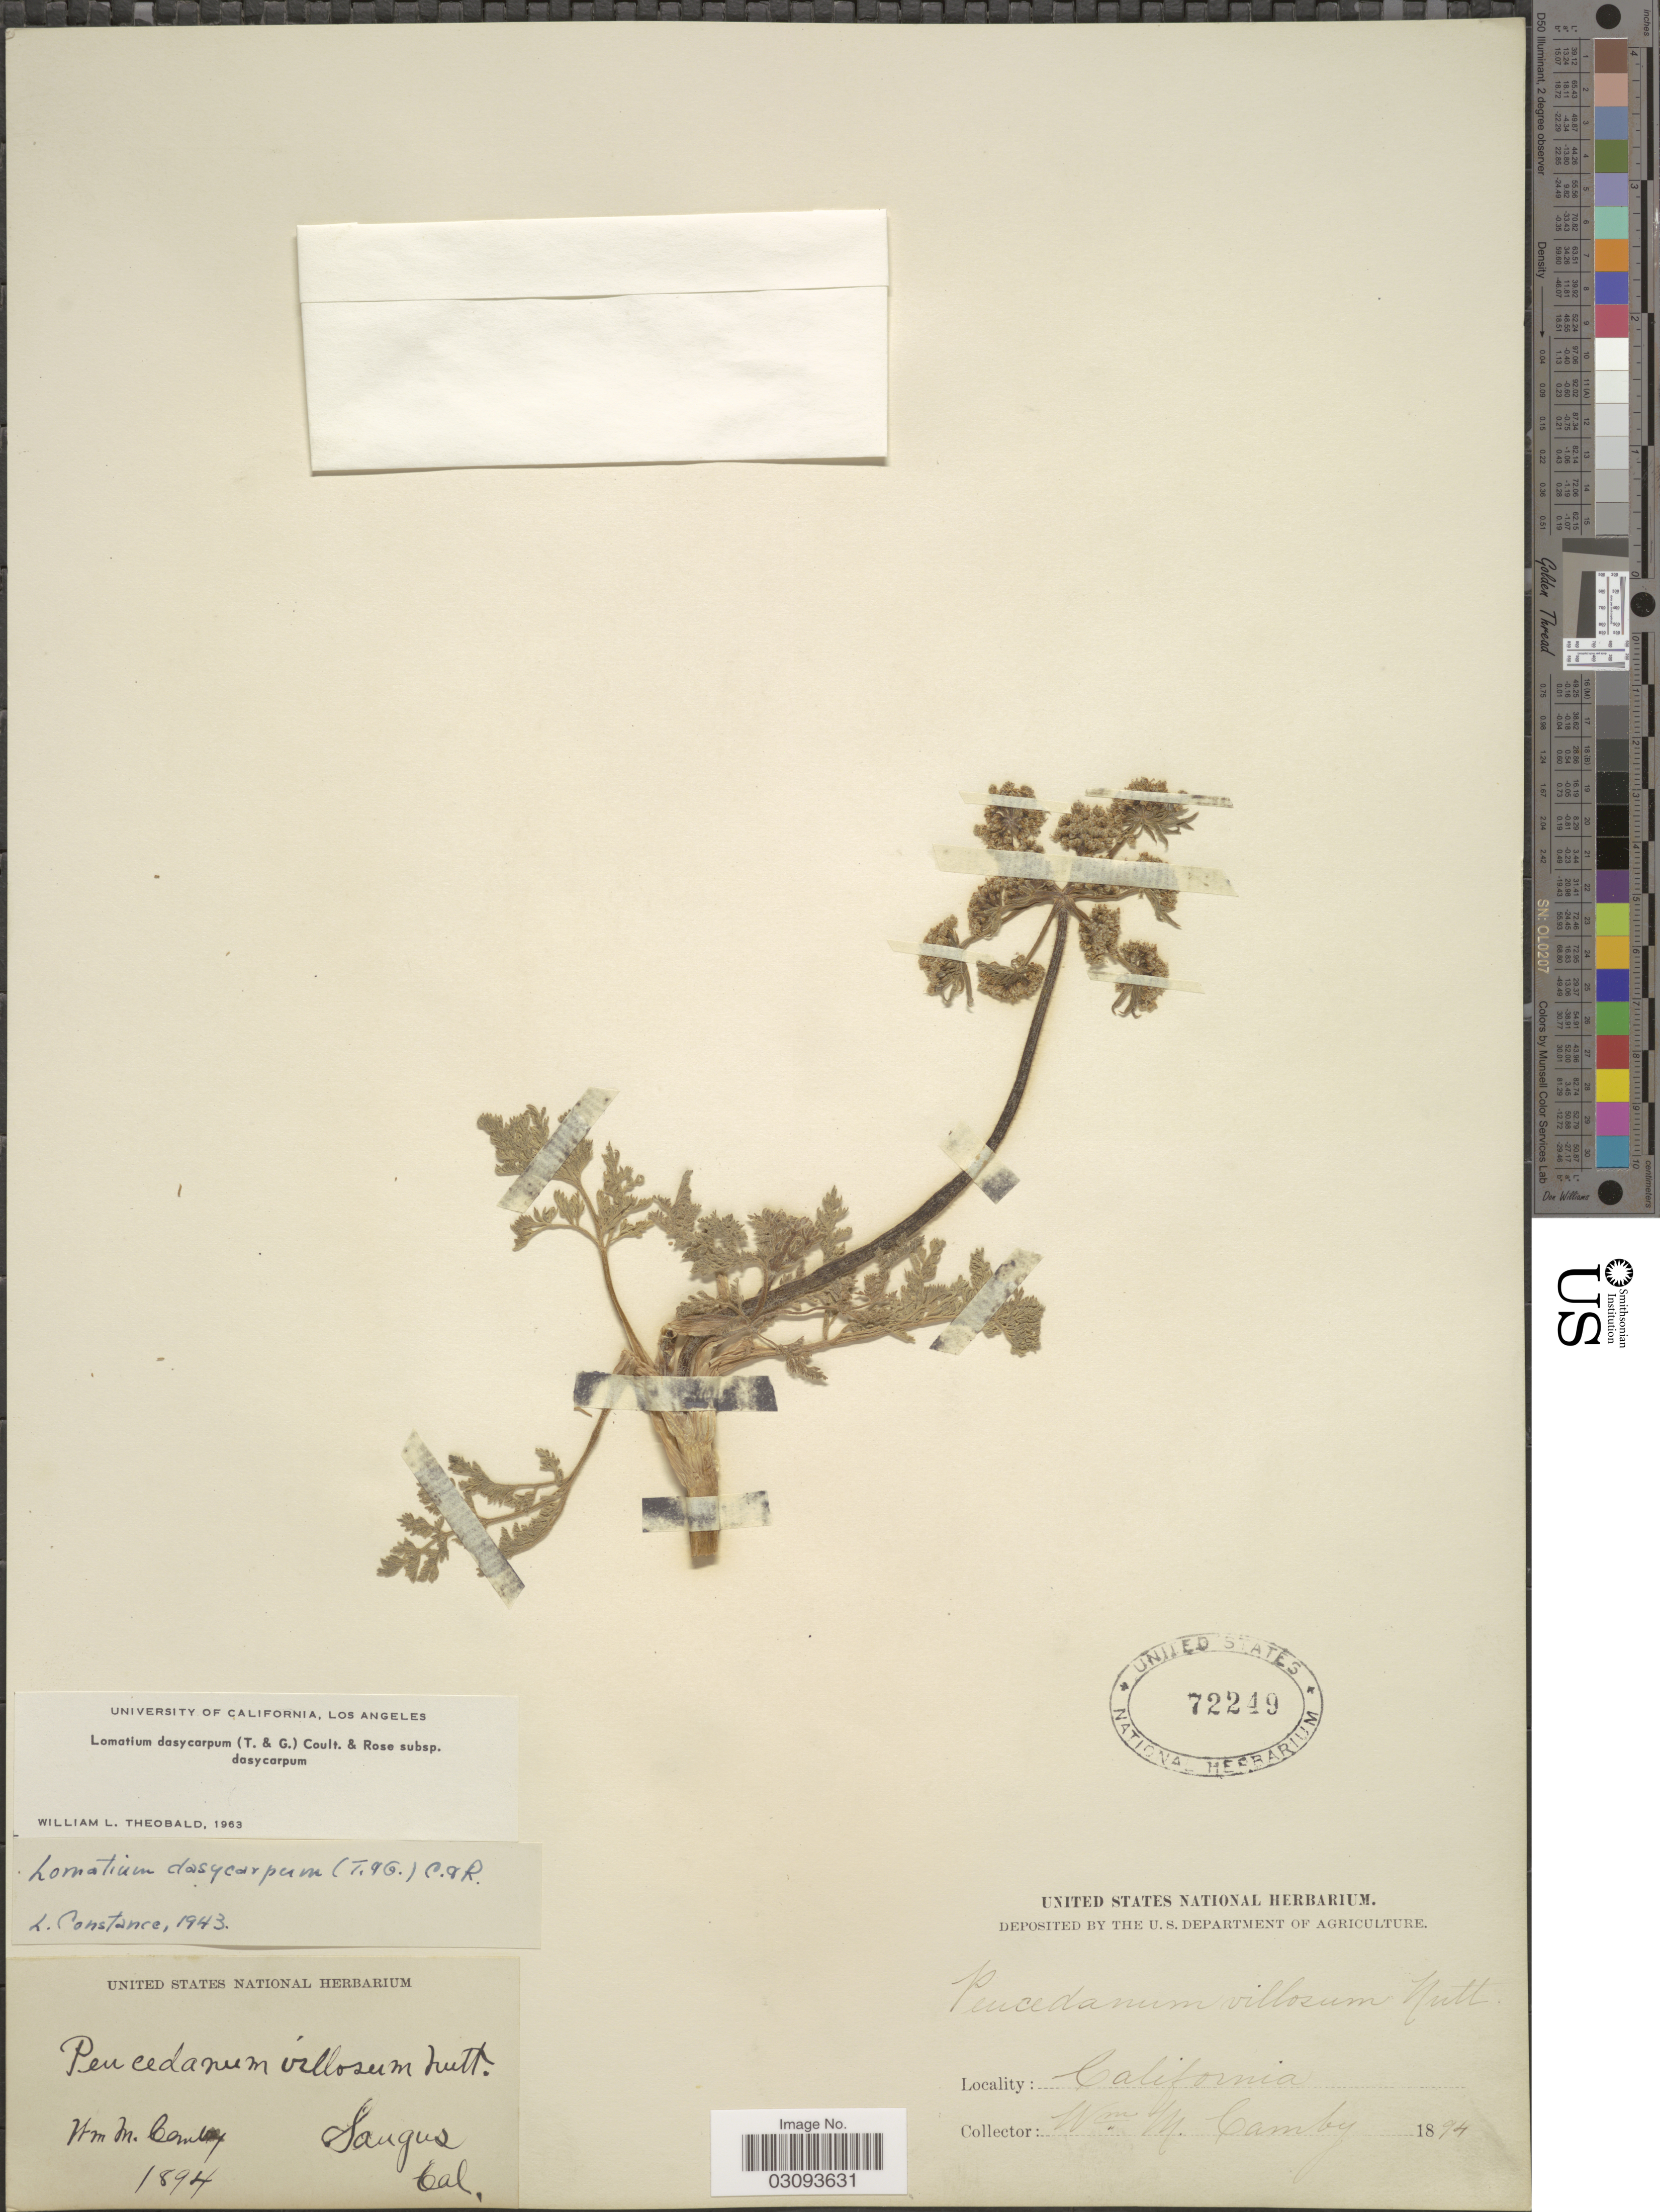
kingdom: Plantae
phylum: Tracheophyta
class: Magnoliopsida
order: Apiales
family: Apiaceae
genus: Lomatium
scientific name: Lomatium dasycarpum subsp. dasycarpum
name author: (Torr.) J.M. Coult. & Rose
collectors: W. M. Canby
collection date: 1894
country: United States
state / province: California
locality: Saugus.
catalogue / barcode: US 72249